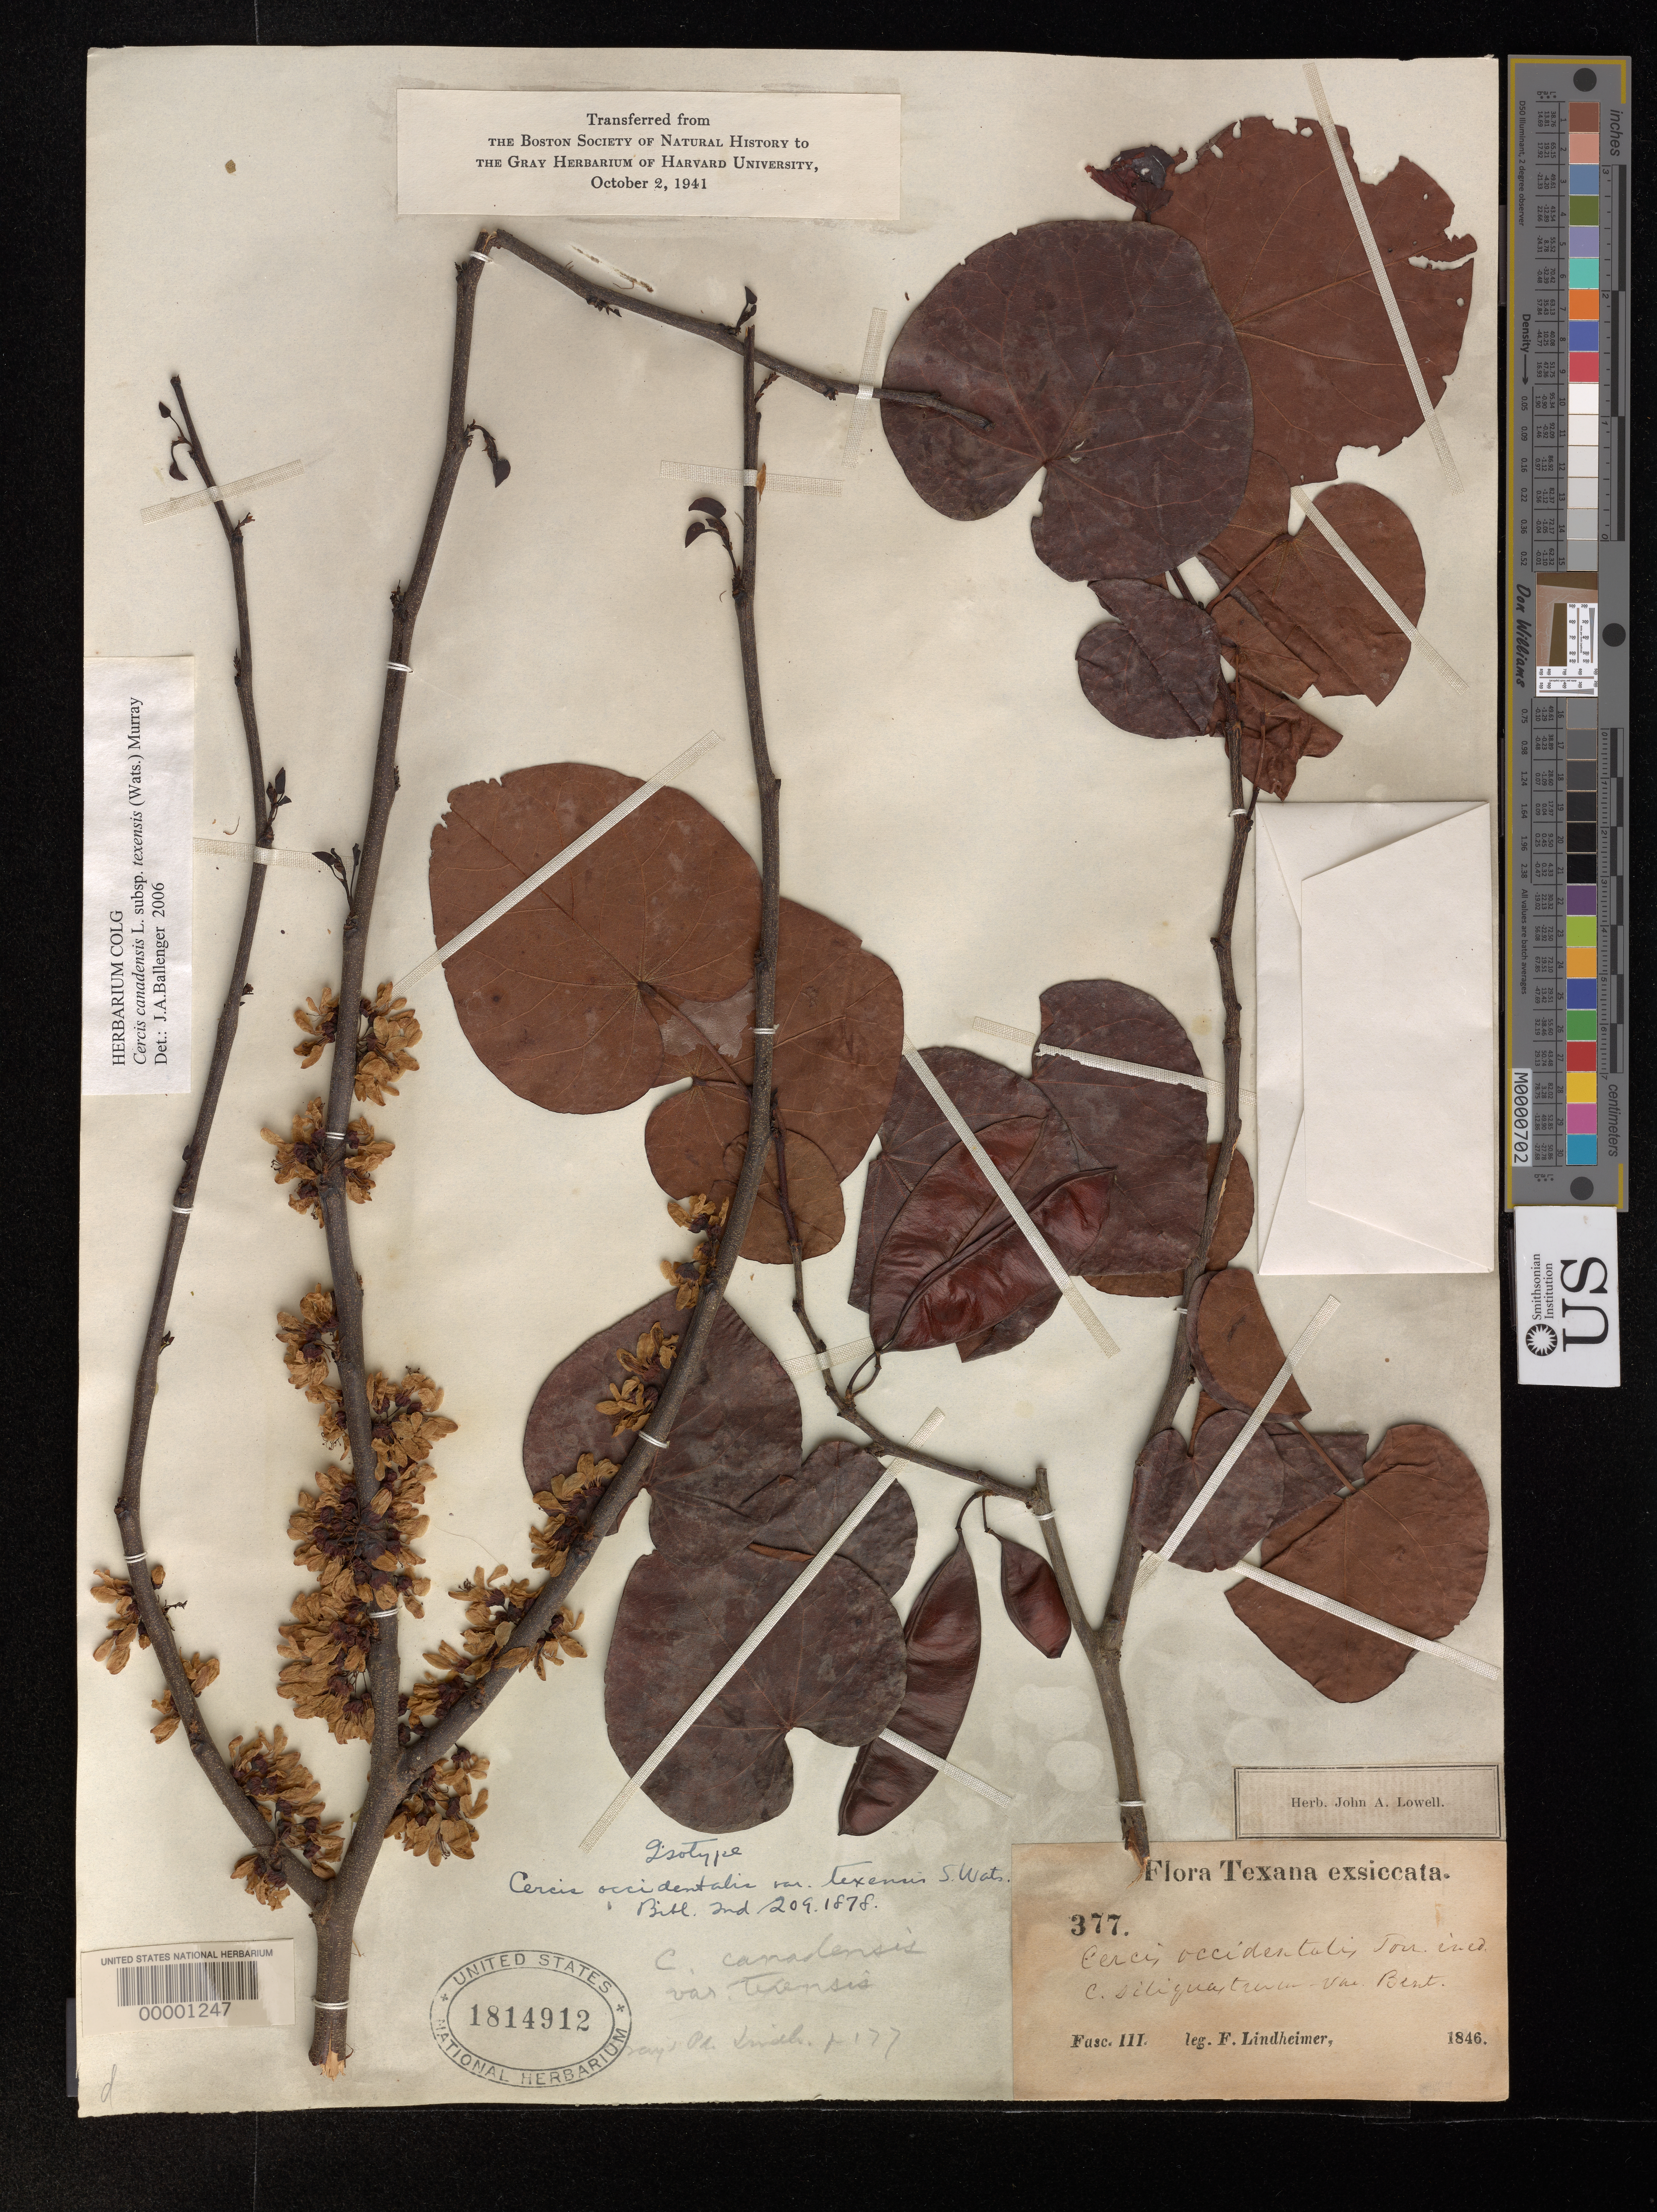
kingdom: Plantae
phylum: Tracheophyta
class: Magnoliopsida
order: Fabales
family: Fabaceae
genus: Cercis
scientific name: Cercis occidentalis var. texensis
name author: S. Watson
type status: Isotype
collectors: F. J. Lindheimer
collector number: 377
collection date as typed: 1846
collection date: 1846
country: United States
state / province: Texas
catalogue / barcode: US 1814912